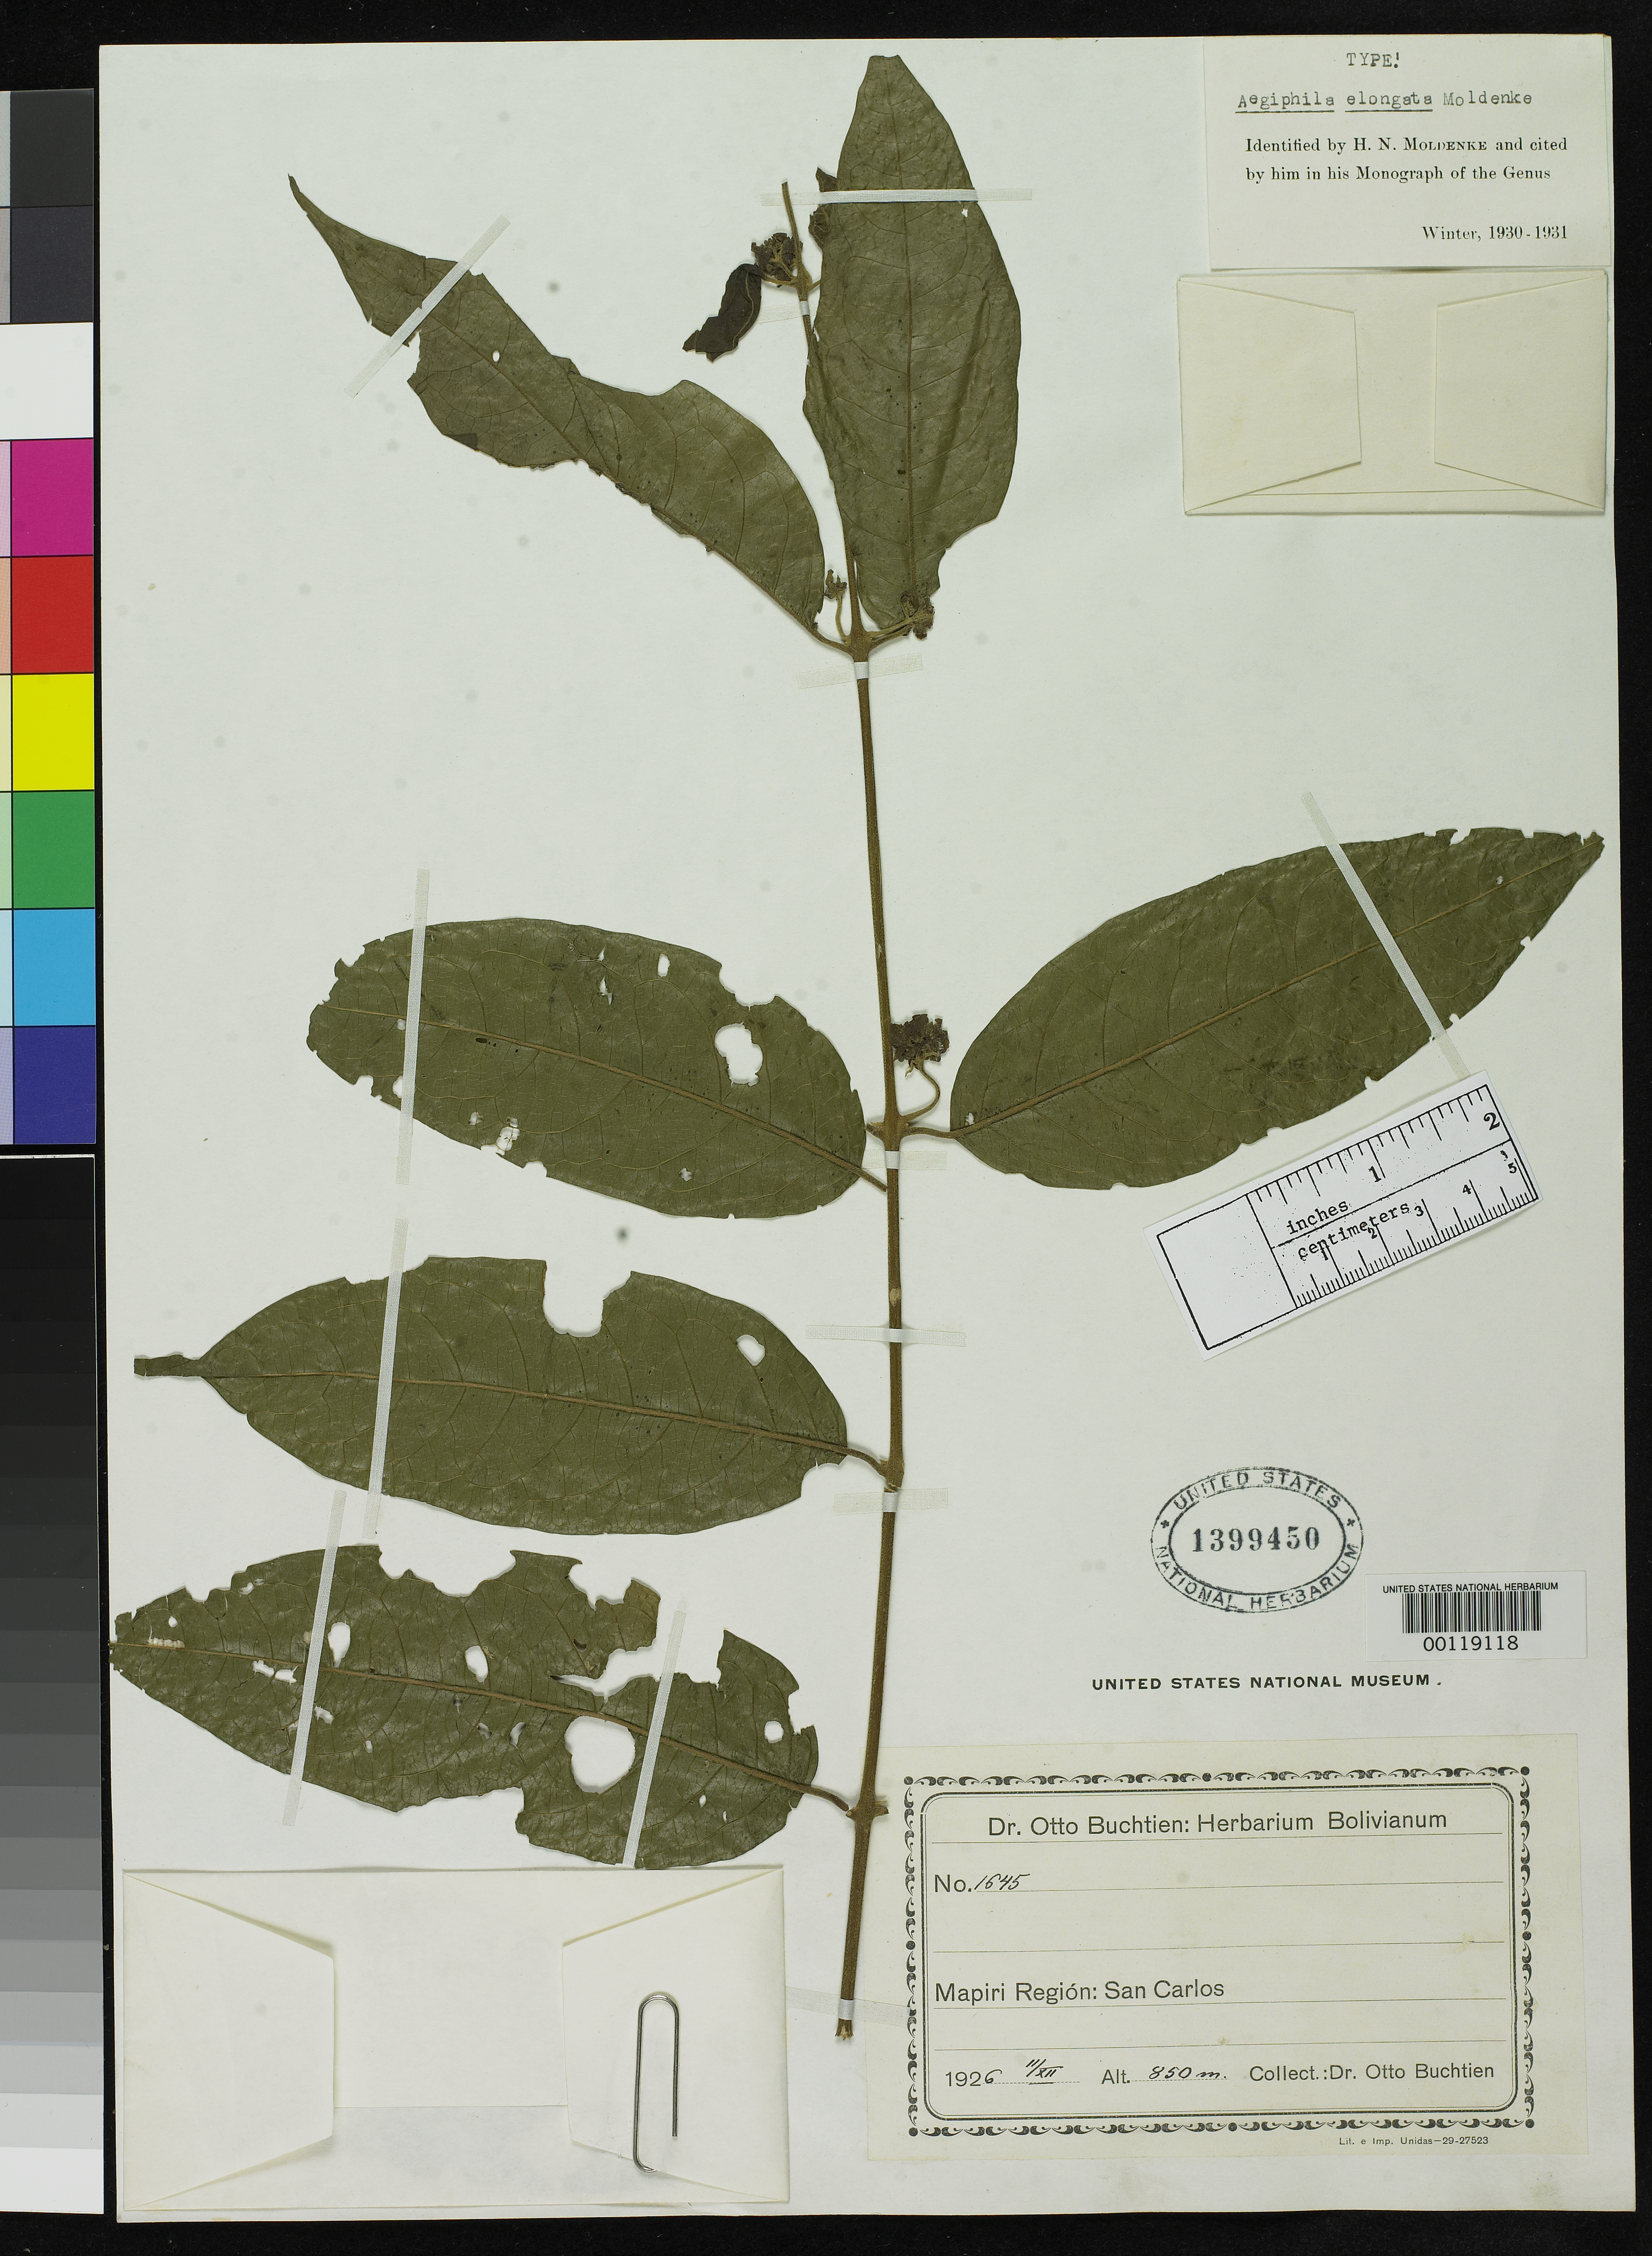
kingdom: Plantae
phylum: Tracheophyta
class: Magnoliopsida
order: Lamiales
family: Lamiaceae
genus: Aegiphila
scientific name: Aegiphila elongata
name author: Moldenke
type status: Holotype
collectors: O. Buchtien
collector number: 1645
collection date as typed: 11 Dec 1926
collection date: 1926-12-11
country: Bolivia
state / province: Santa Cruz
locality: San Carlos, Mapiri region.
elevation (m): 850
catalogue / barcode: US 1399450